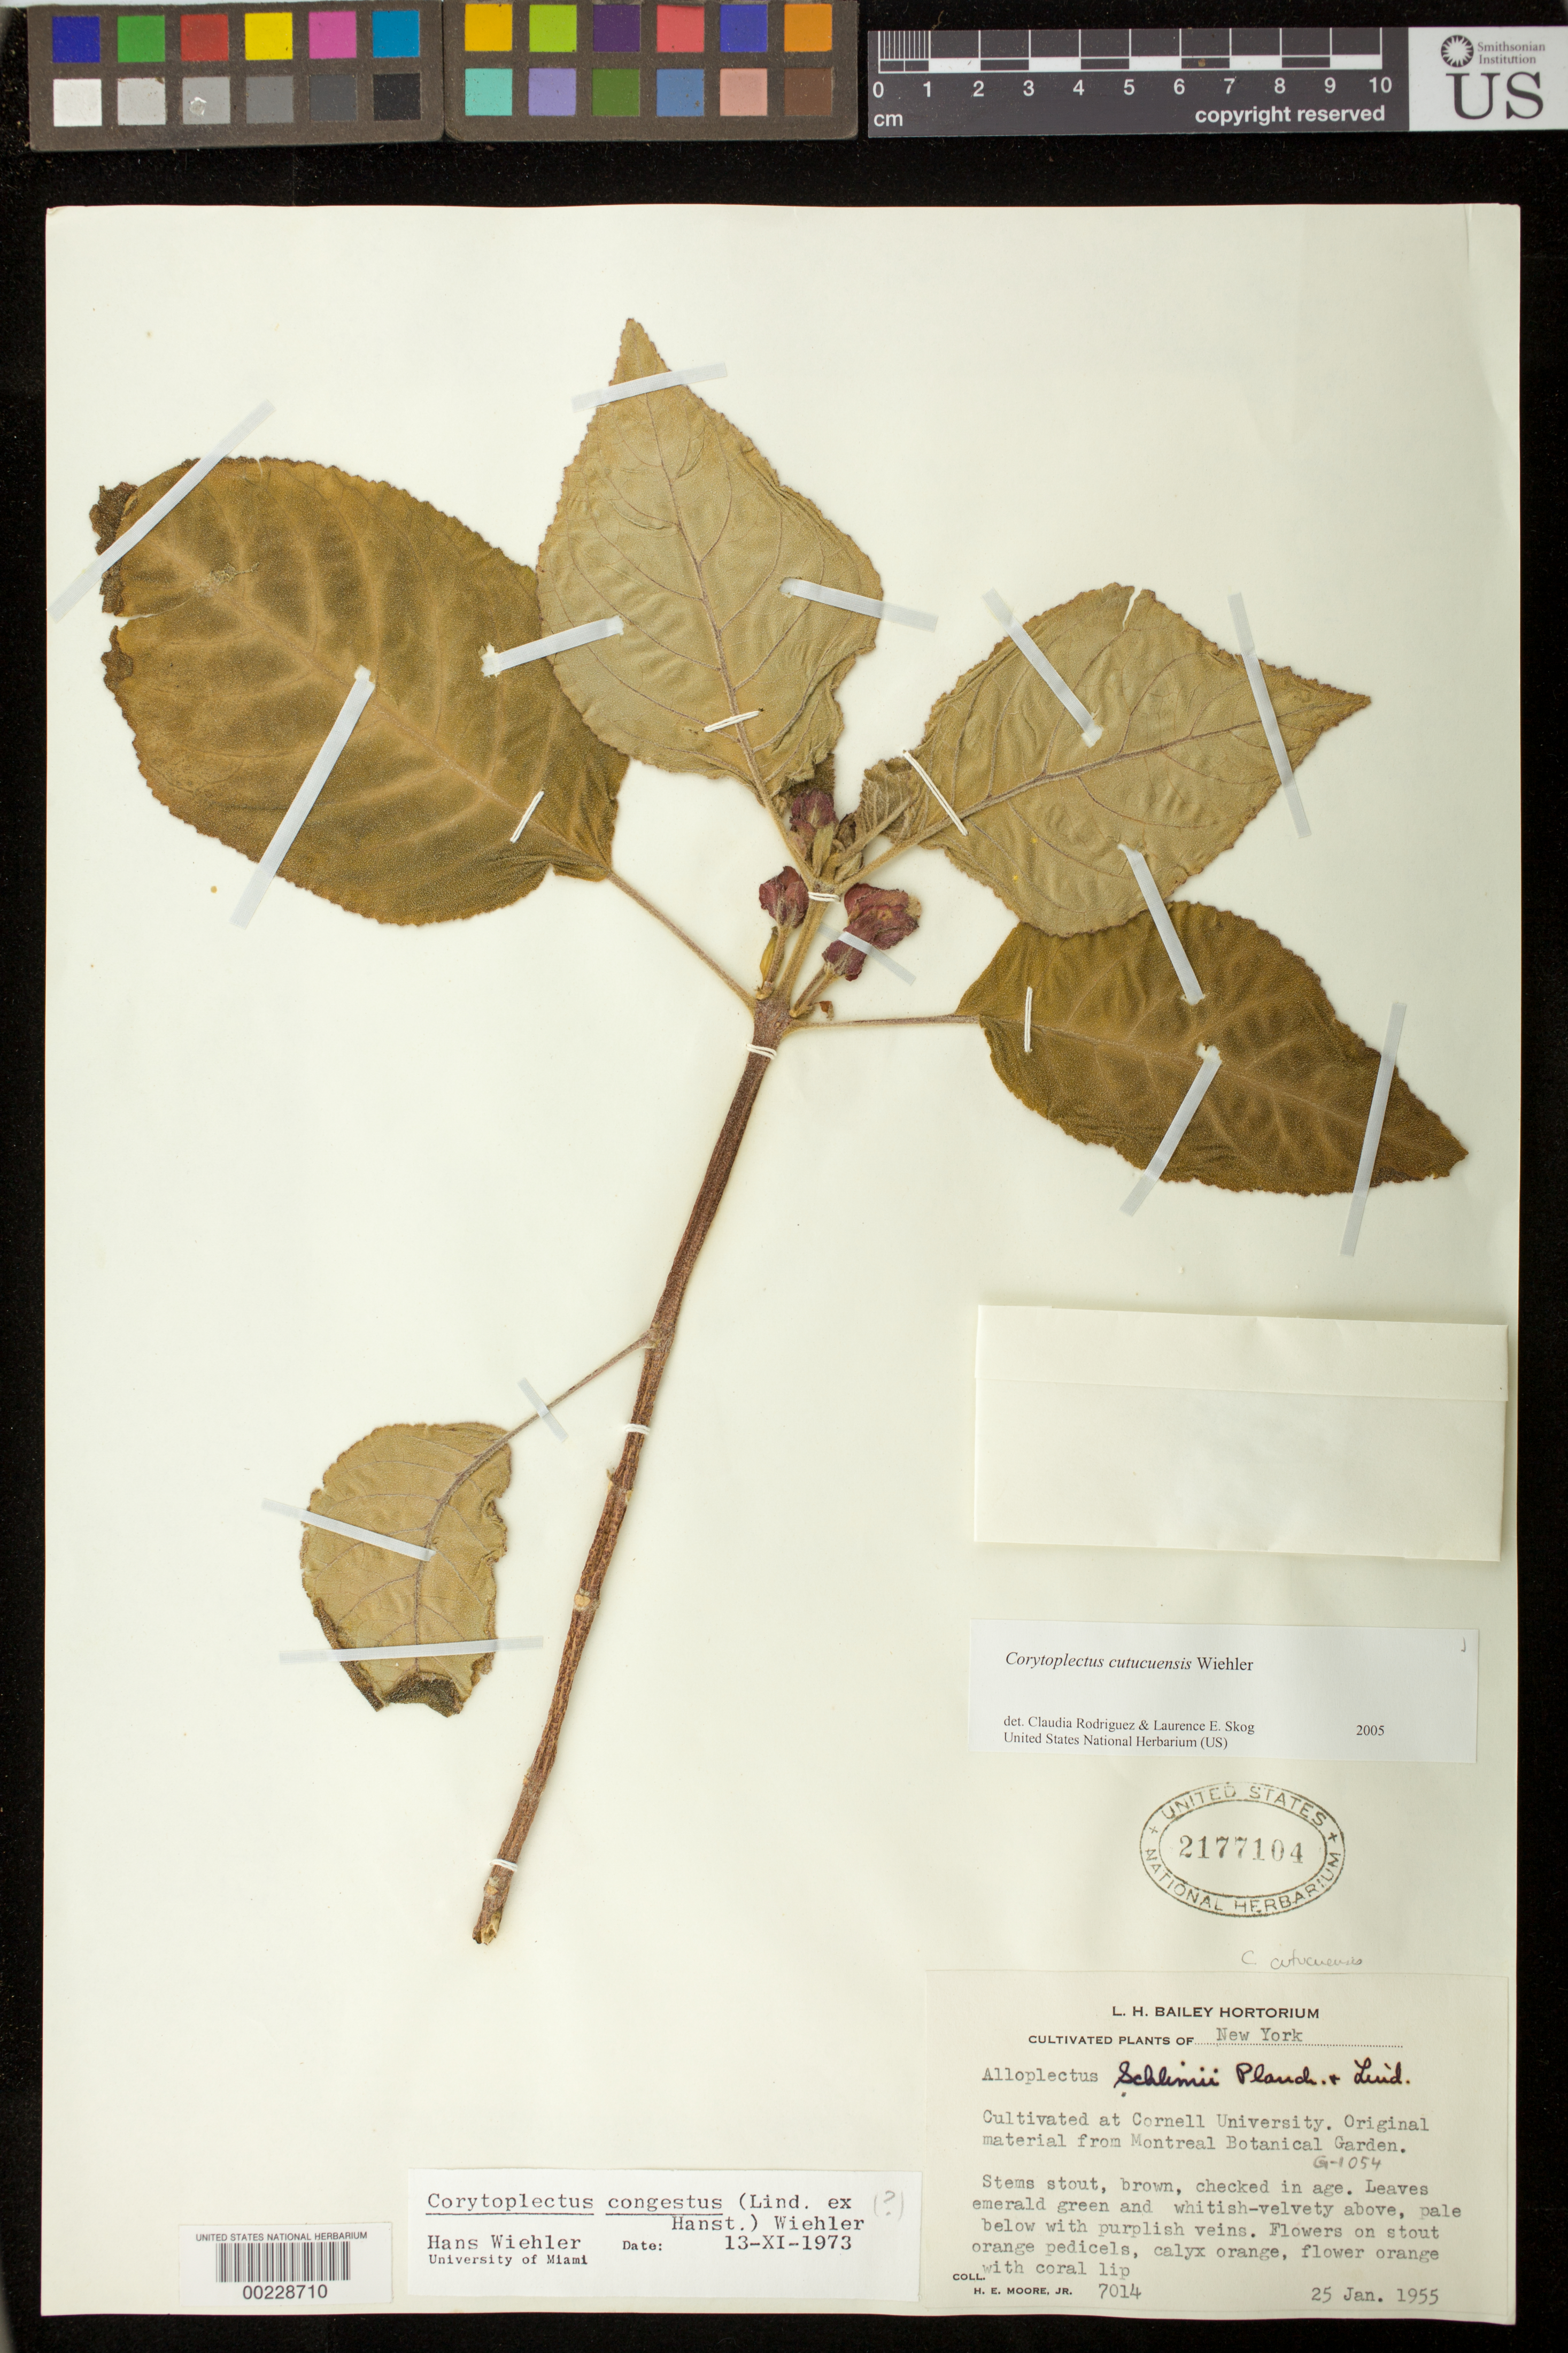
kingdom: Plantae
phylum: Tracheophyta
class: Magnoliopsida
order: Lamiales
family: Gesneriaceae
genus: Corytoplectus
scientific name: Corytoplectus cutucuensis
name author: Wiehler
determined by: Rodríguez-Flores, C. I.; Skog, L. E.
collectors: H. E. Moore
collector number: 7014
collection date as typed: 25 Jan 1955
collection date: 1955-01-25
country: United States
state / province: New York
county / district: Tompkins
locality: Cultivated at Cornell University, Ithaca, NY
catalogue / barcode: US 2177104